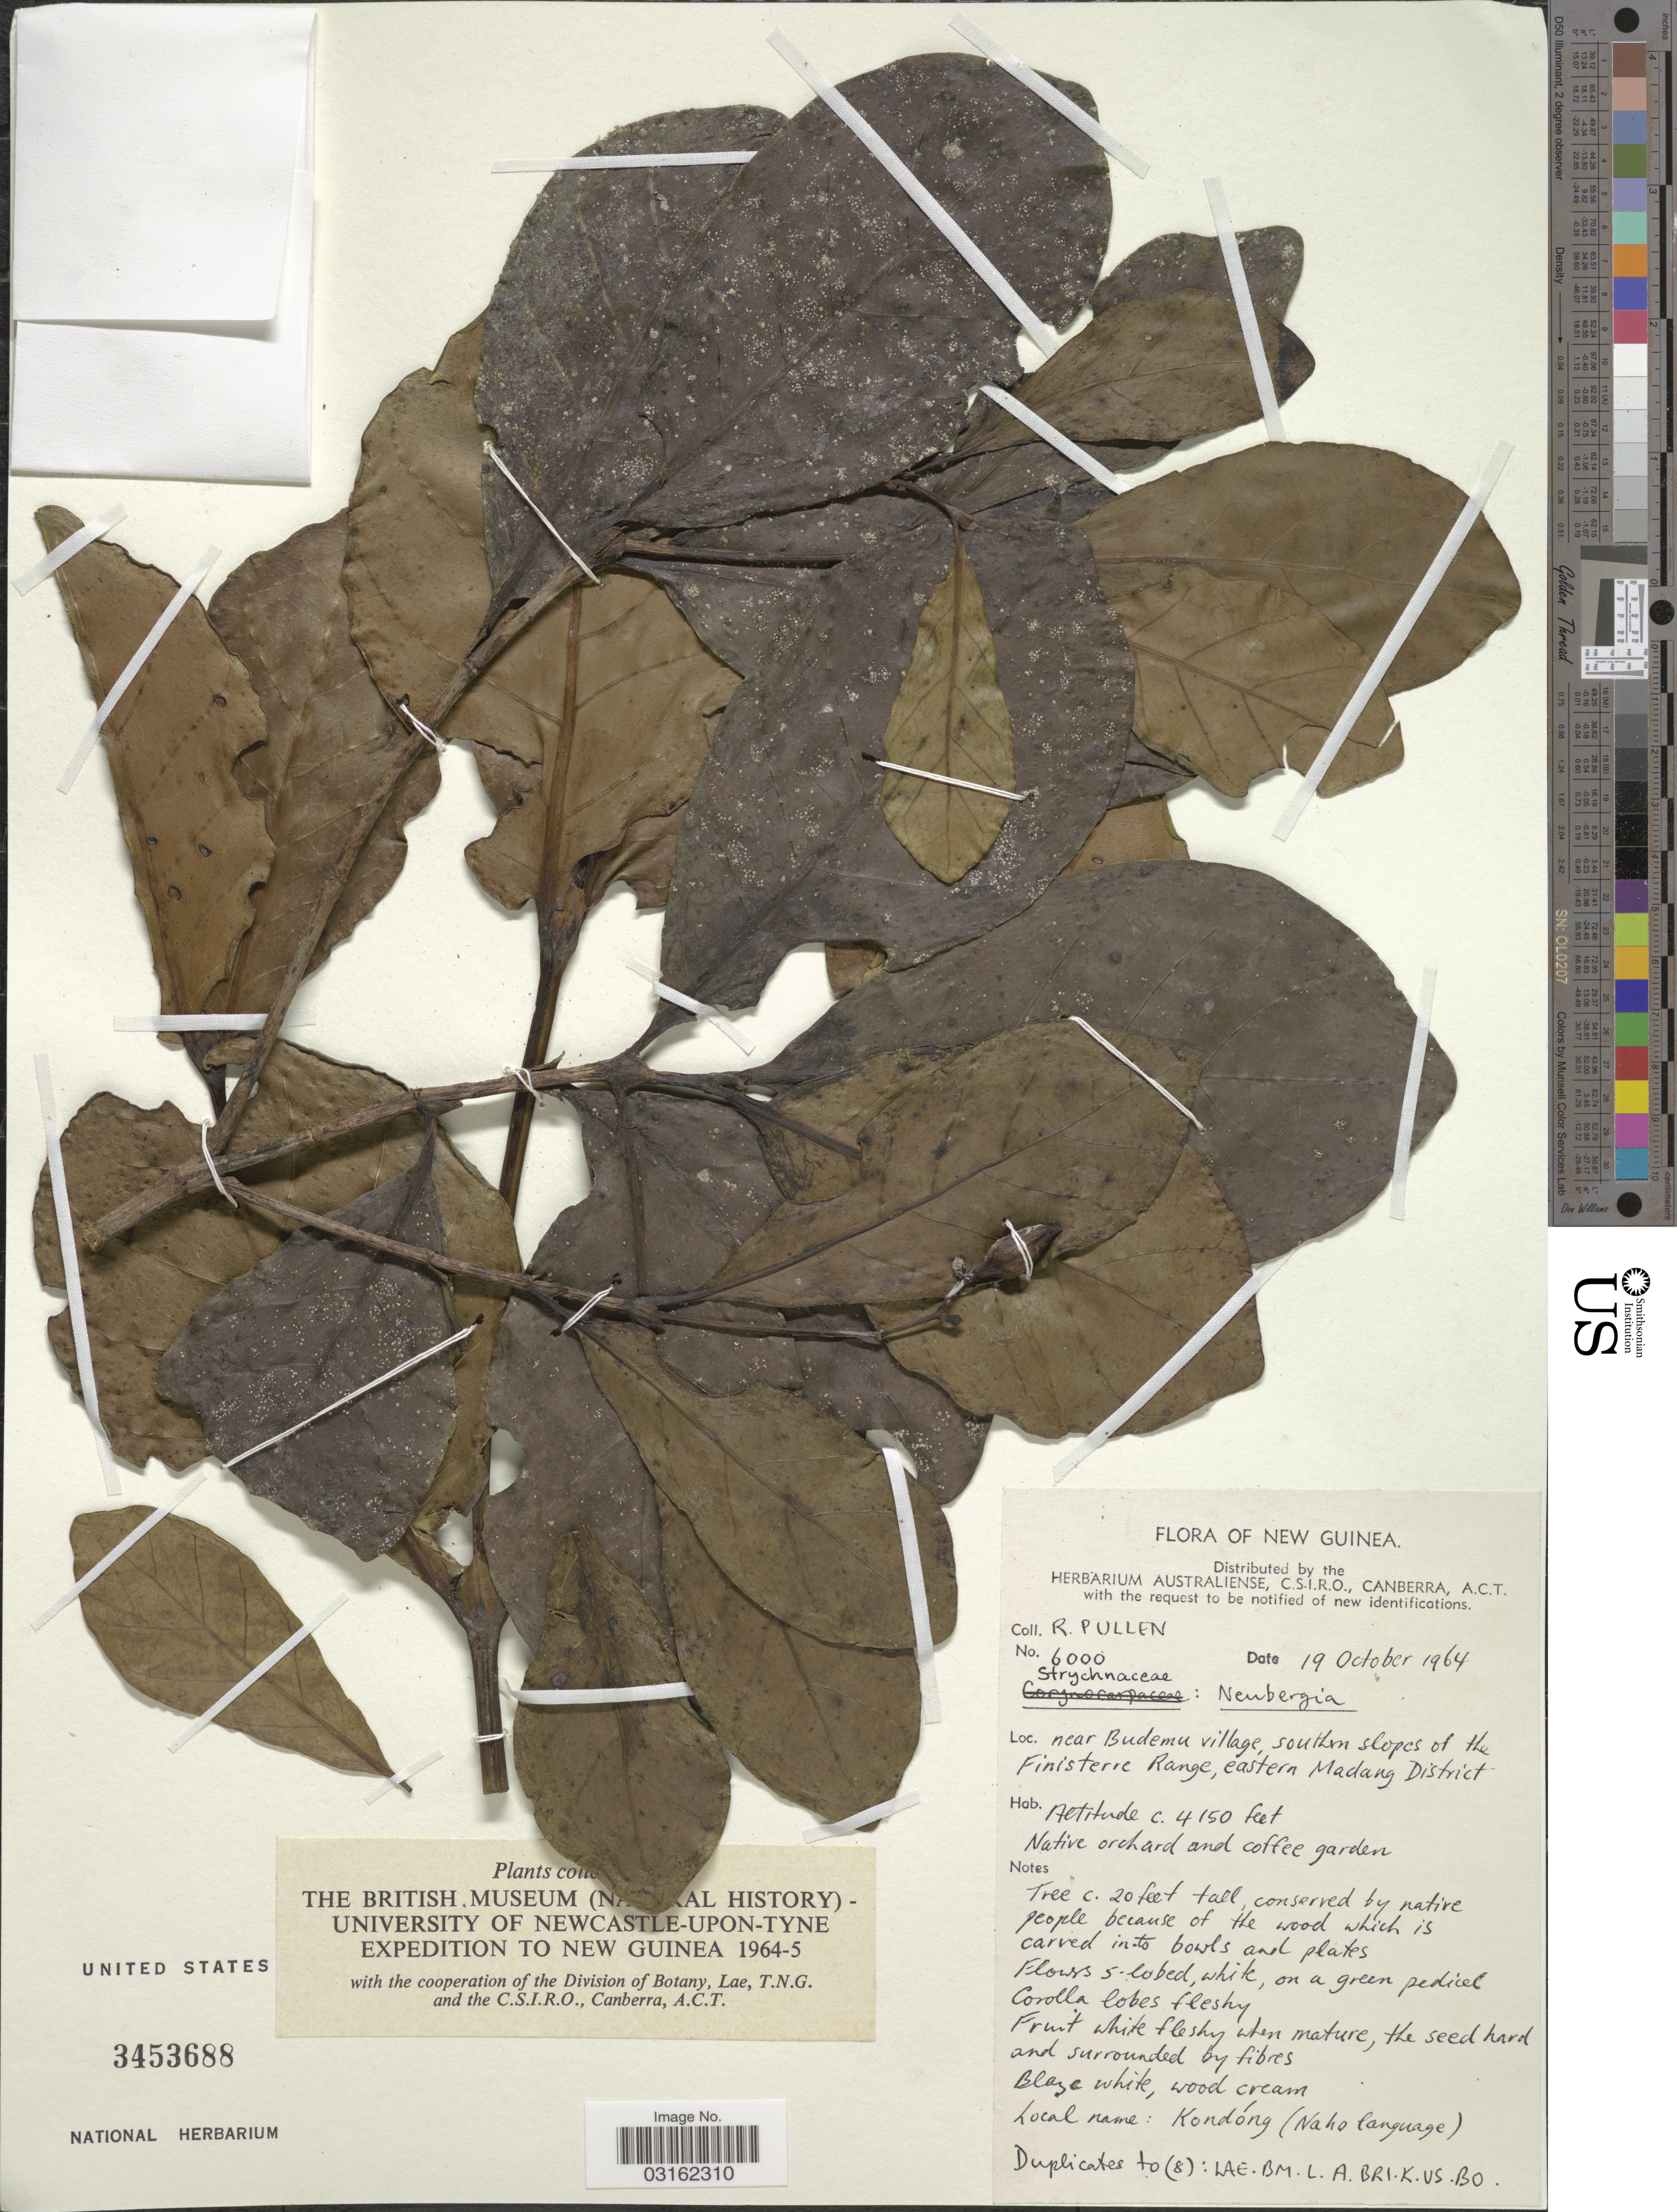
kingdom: Plantae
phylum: Tracheophyta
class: Magnoliopsida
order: Gentianales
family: Loganiaceae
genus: Neuburgia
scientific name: Neuburgia sp.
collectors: R. Pullen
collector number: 6000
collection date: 1964-10-19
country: Papua New Guinea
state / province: Madang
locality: New Guinea, near Budemu village, southern slopes of the Finisterre Range, eastern Madang District.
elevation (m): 1265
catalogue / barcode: US 3453688